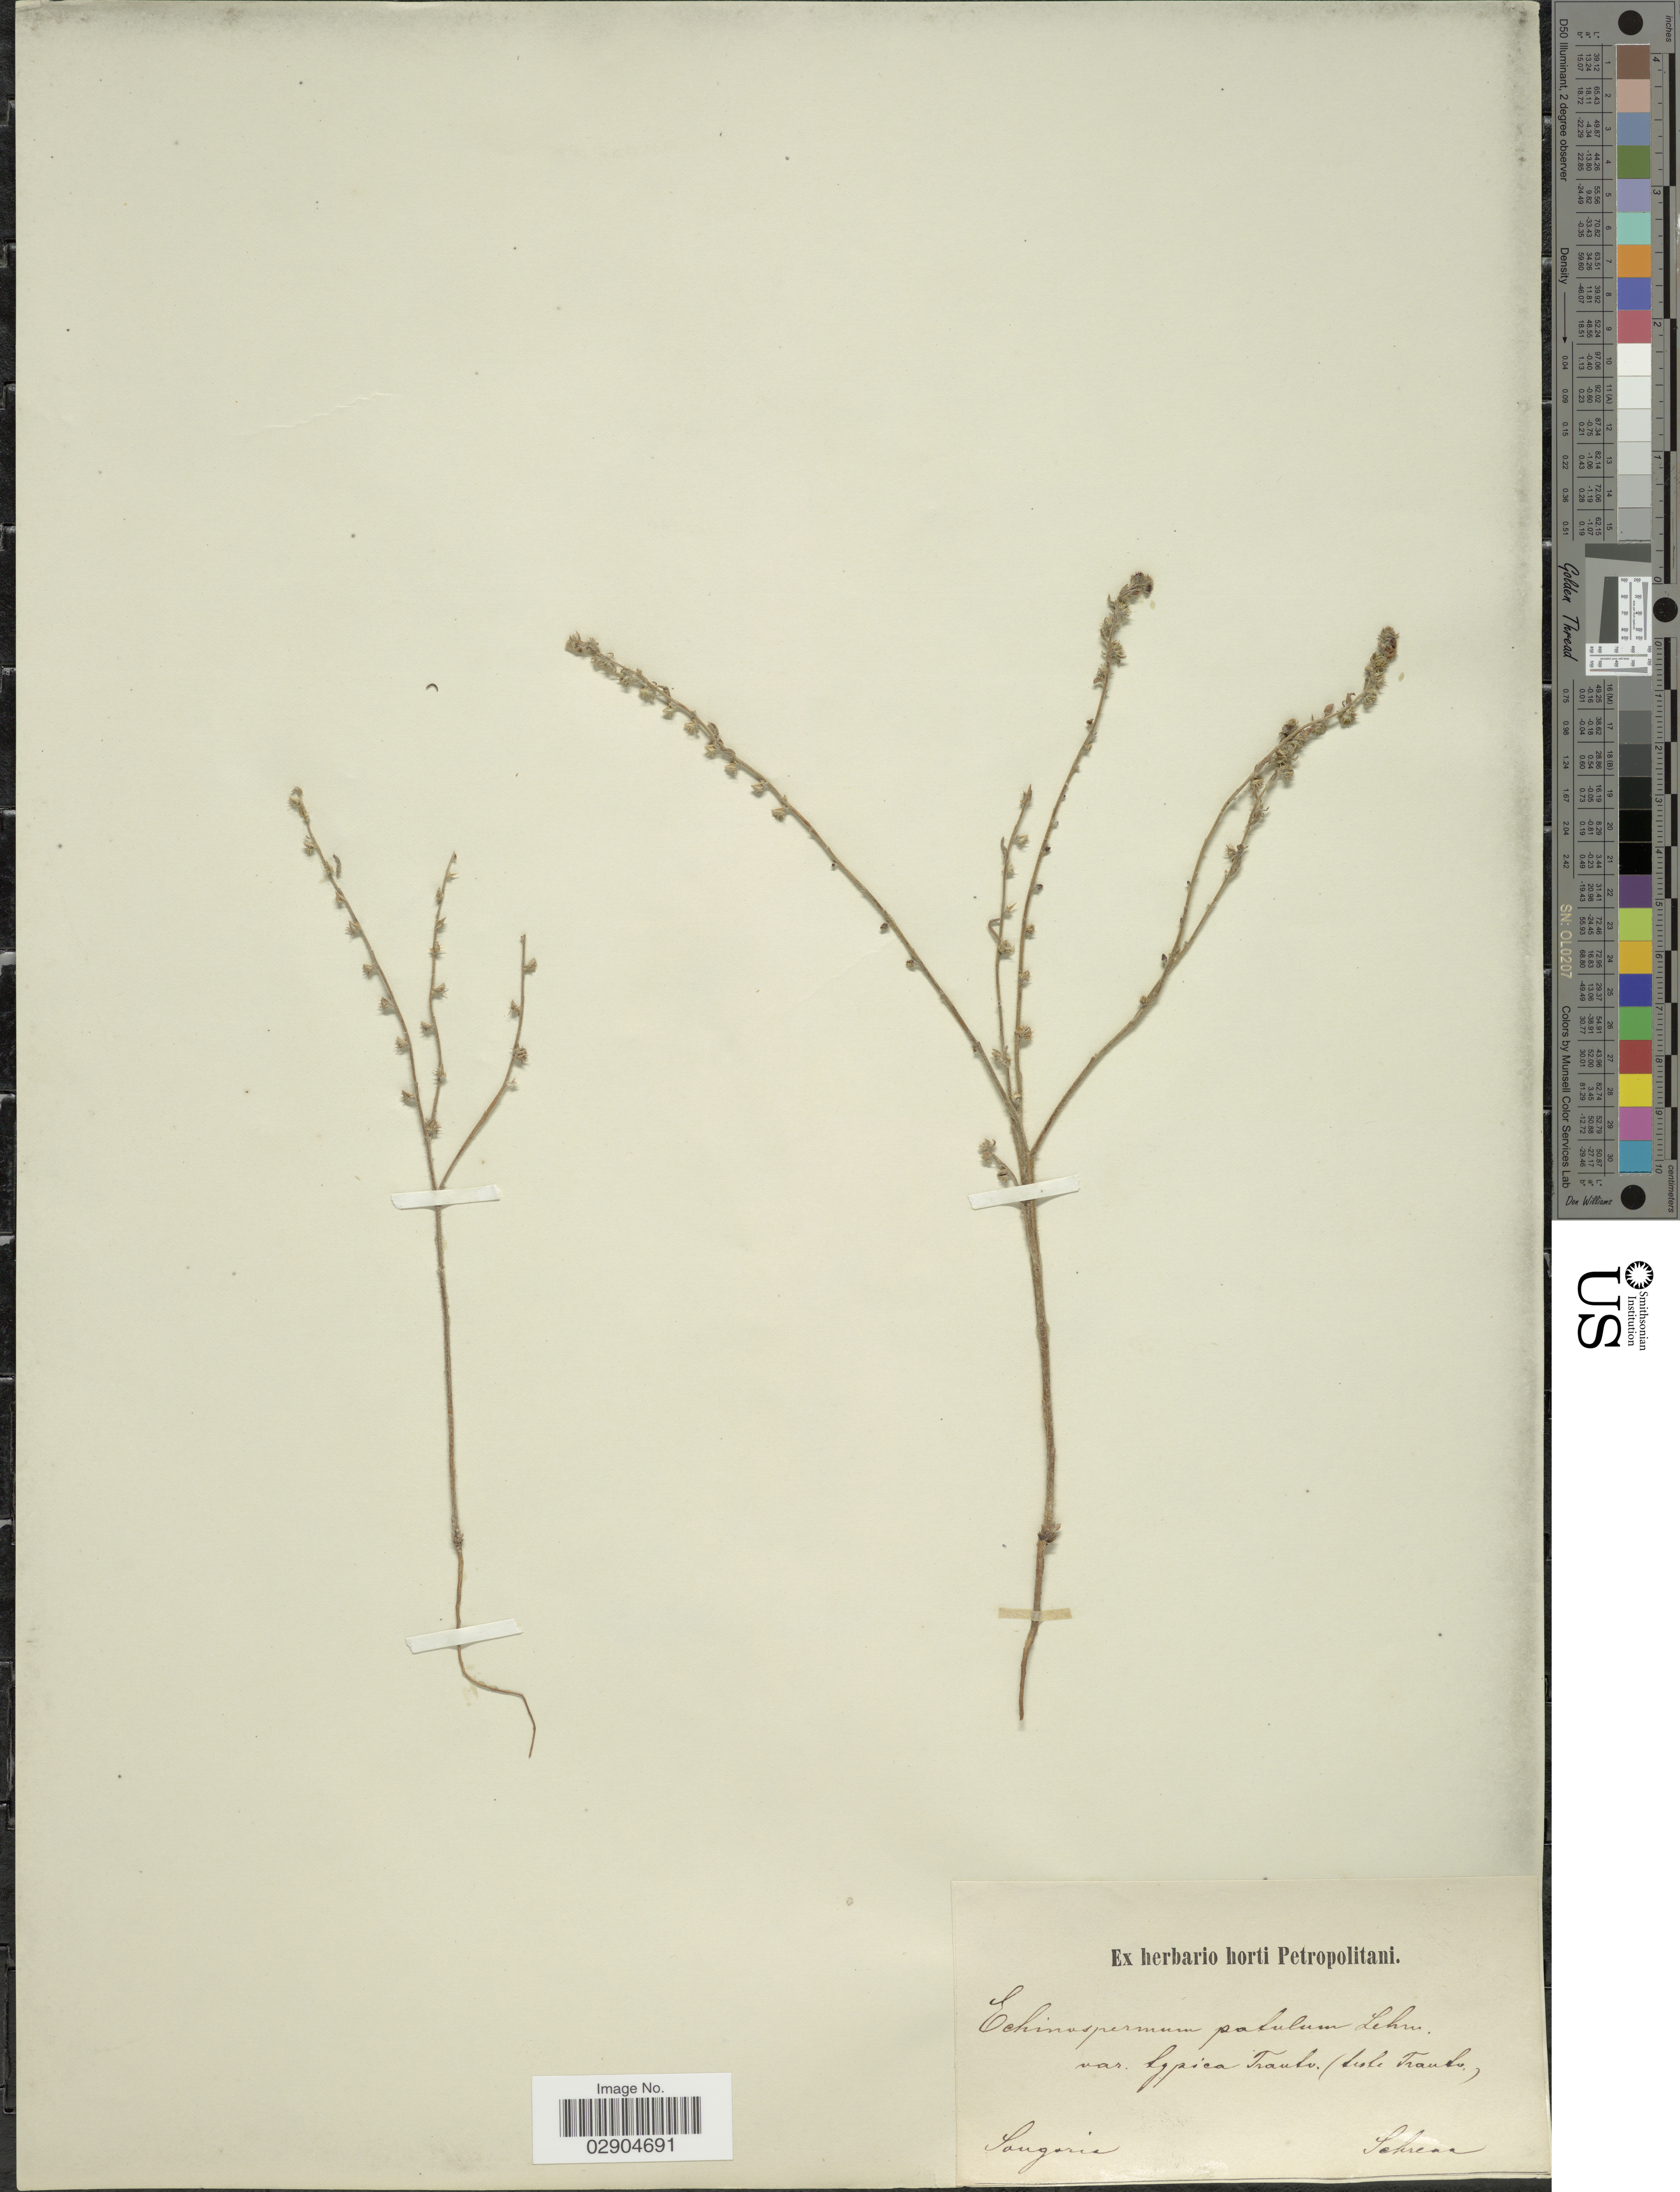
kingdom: Plantae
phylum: Tracheophyta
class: Magnoliopsida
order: Boraginales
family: Boraginaceae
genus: Lappula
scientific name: Lappula marginata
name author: (M. Bieb.) Gürke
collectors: A.G. Schrenk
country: Kazakhstan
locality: Songoria.